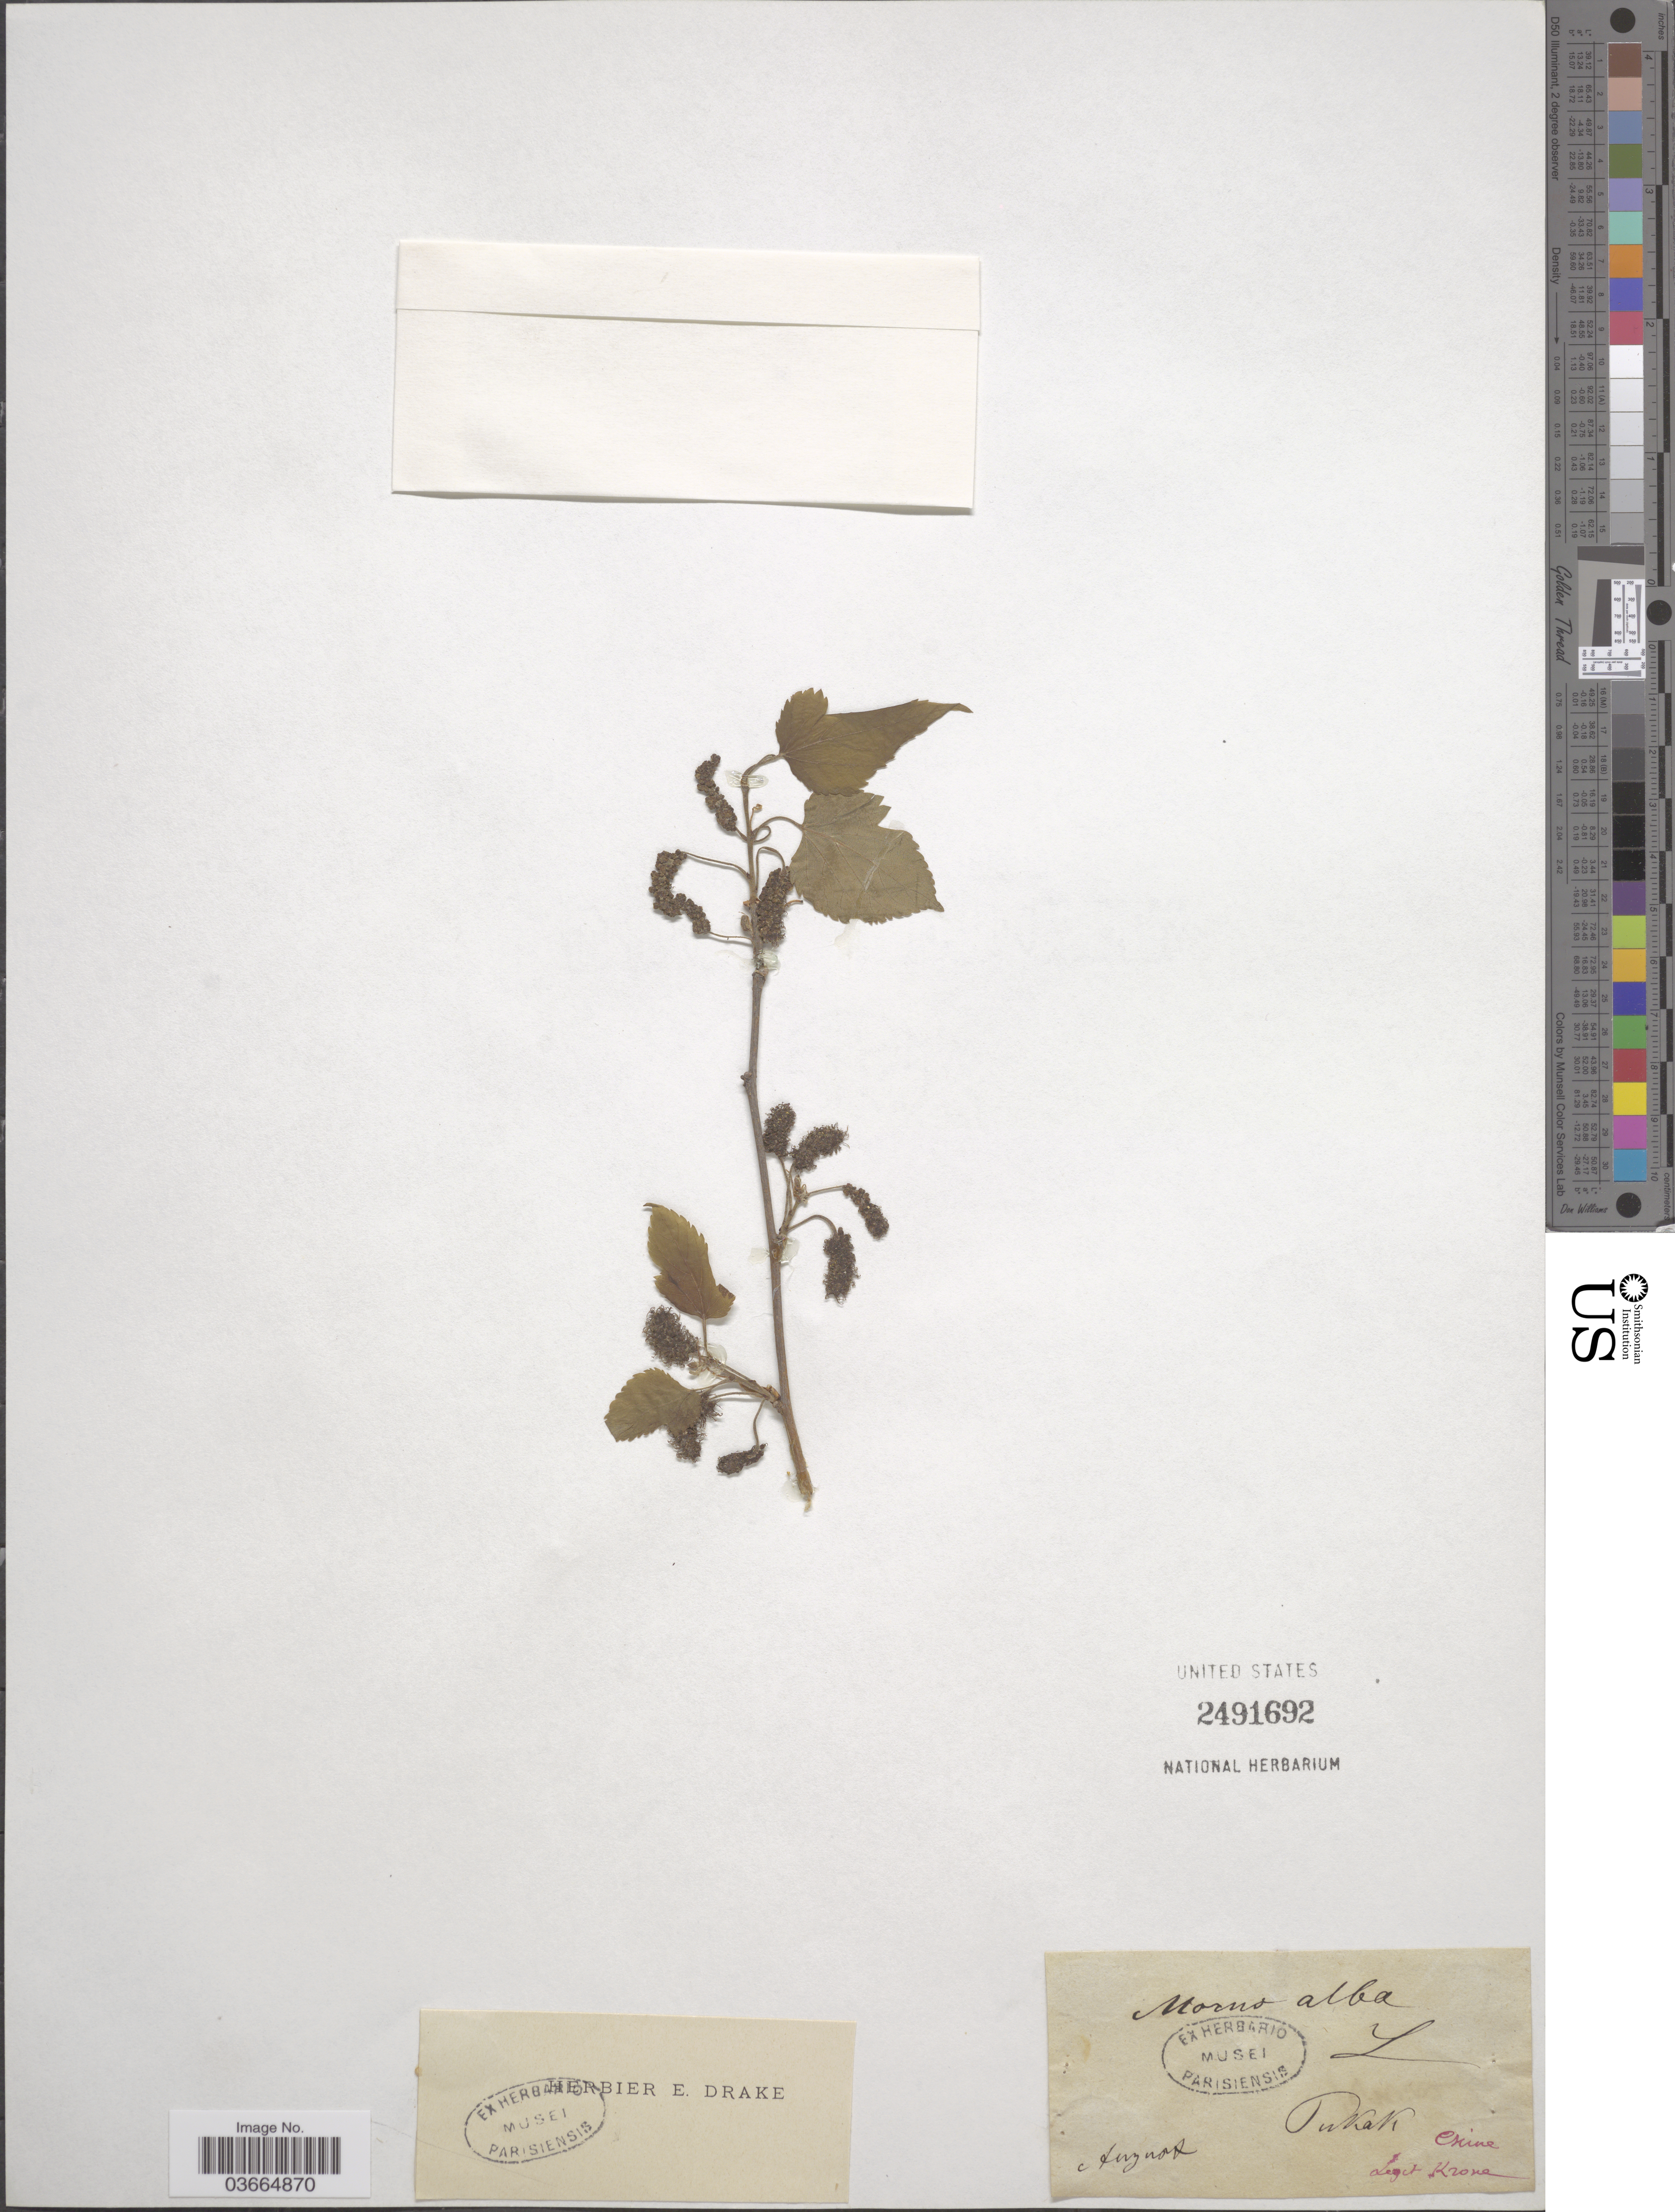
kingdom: Plantae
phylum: Tracheophyta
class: Magnoliopsida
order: Rosales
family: Moraceae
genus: Morus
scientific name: Morus alba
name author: L.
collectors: Krone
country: China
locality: Tukak*.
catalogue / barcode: US 2491692